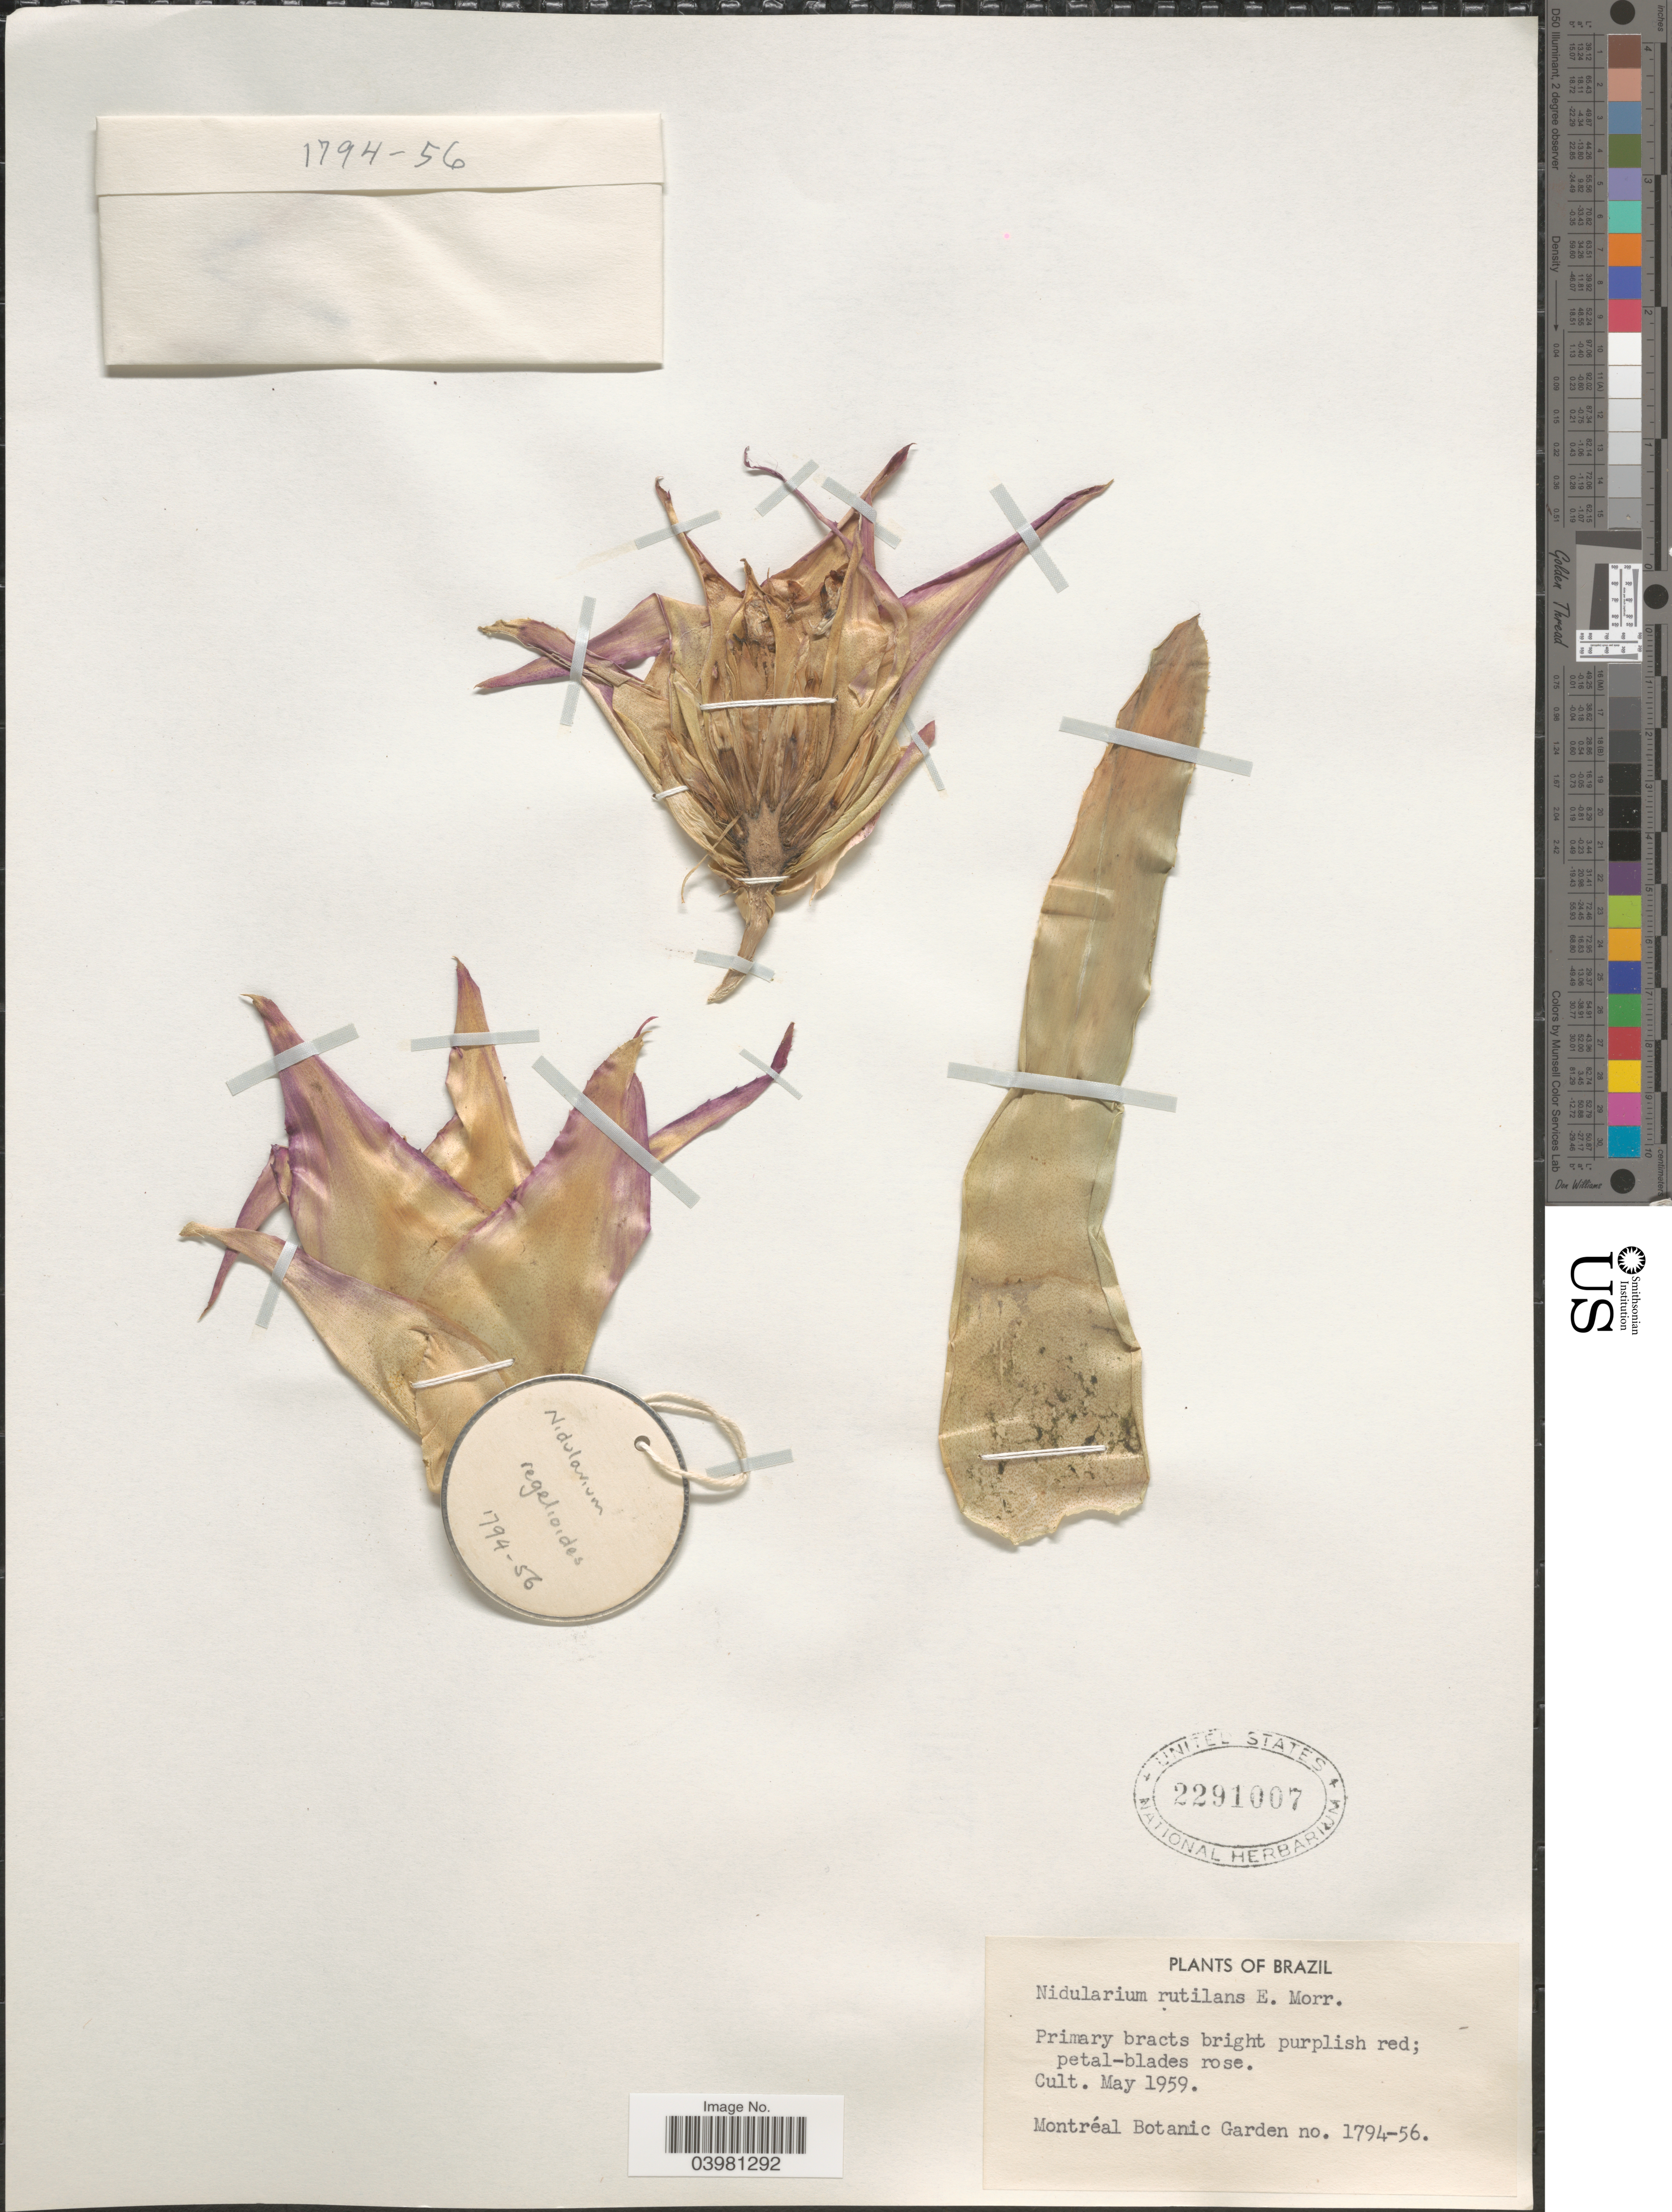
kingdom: Plantae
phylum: Tracheophyta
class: Liliopsida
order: Poales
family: Bromeliaceae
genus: Nidularium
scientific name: Nidularium rutilans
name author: É. Morren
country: Canada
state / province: Quebec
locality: Montreal Botanical Garden no. 179456.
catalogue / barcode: US 2291007